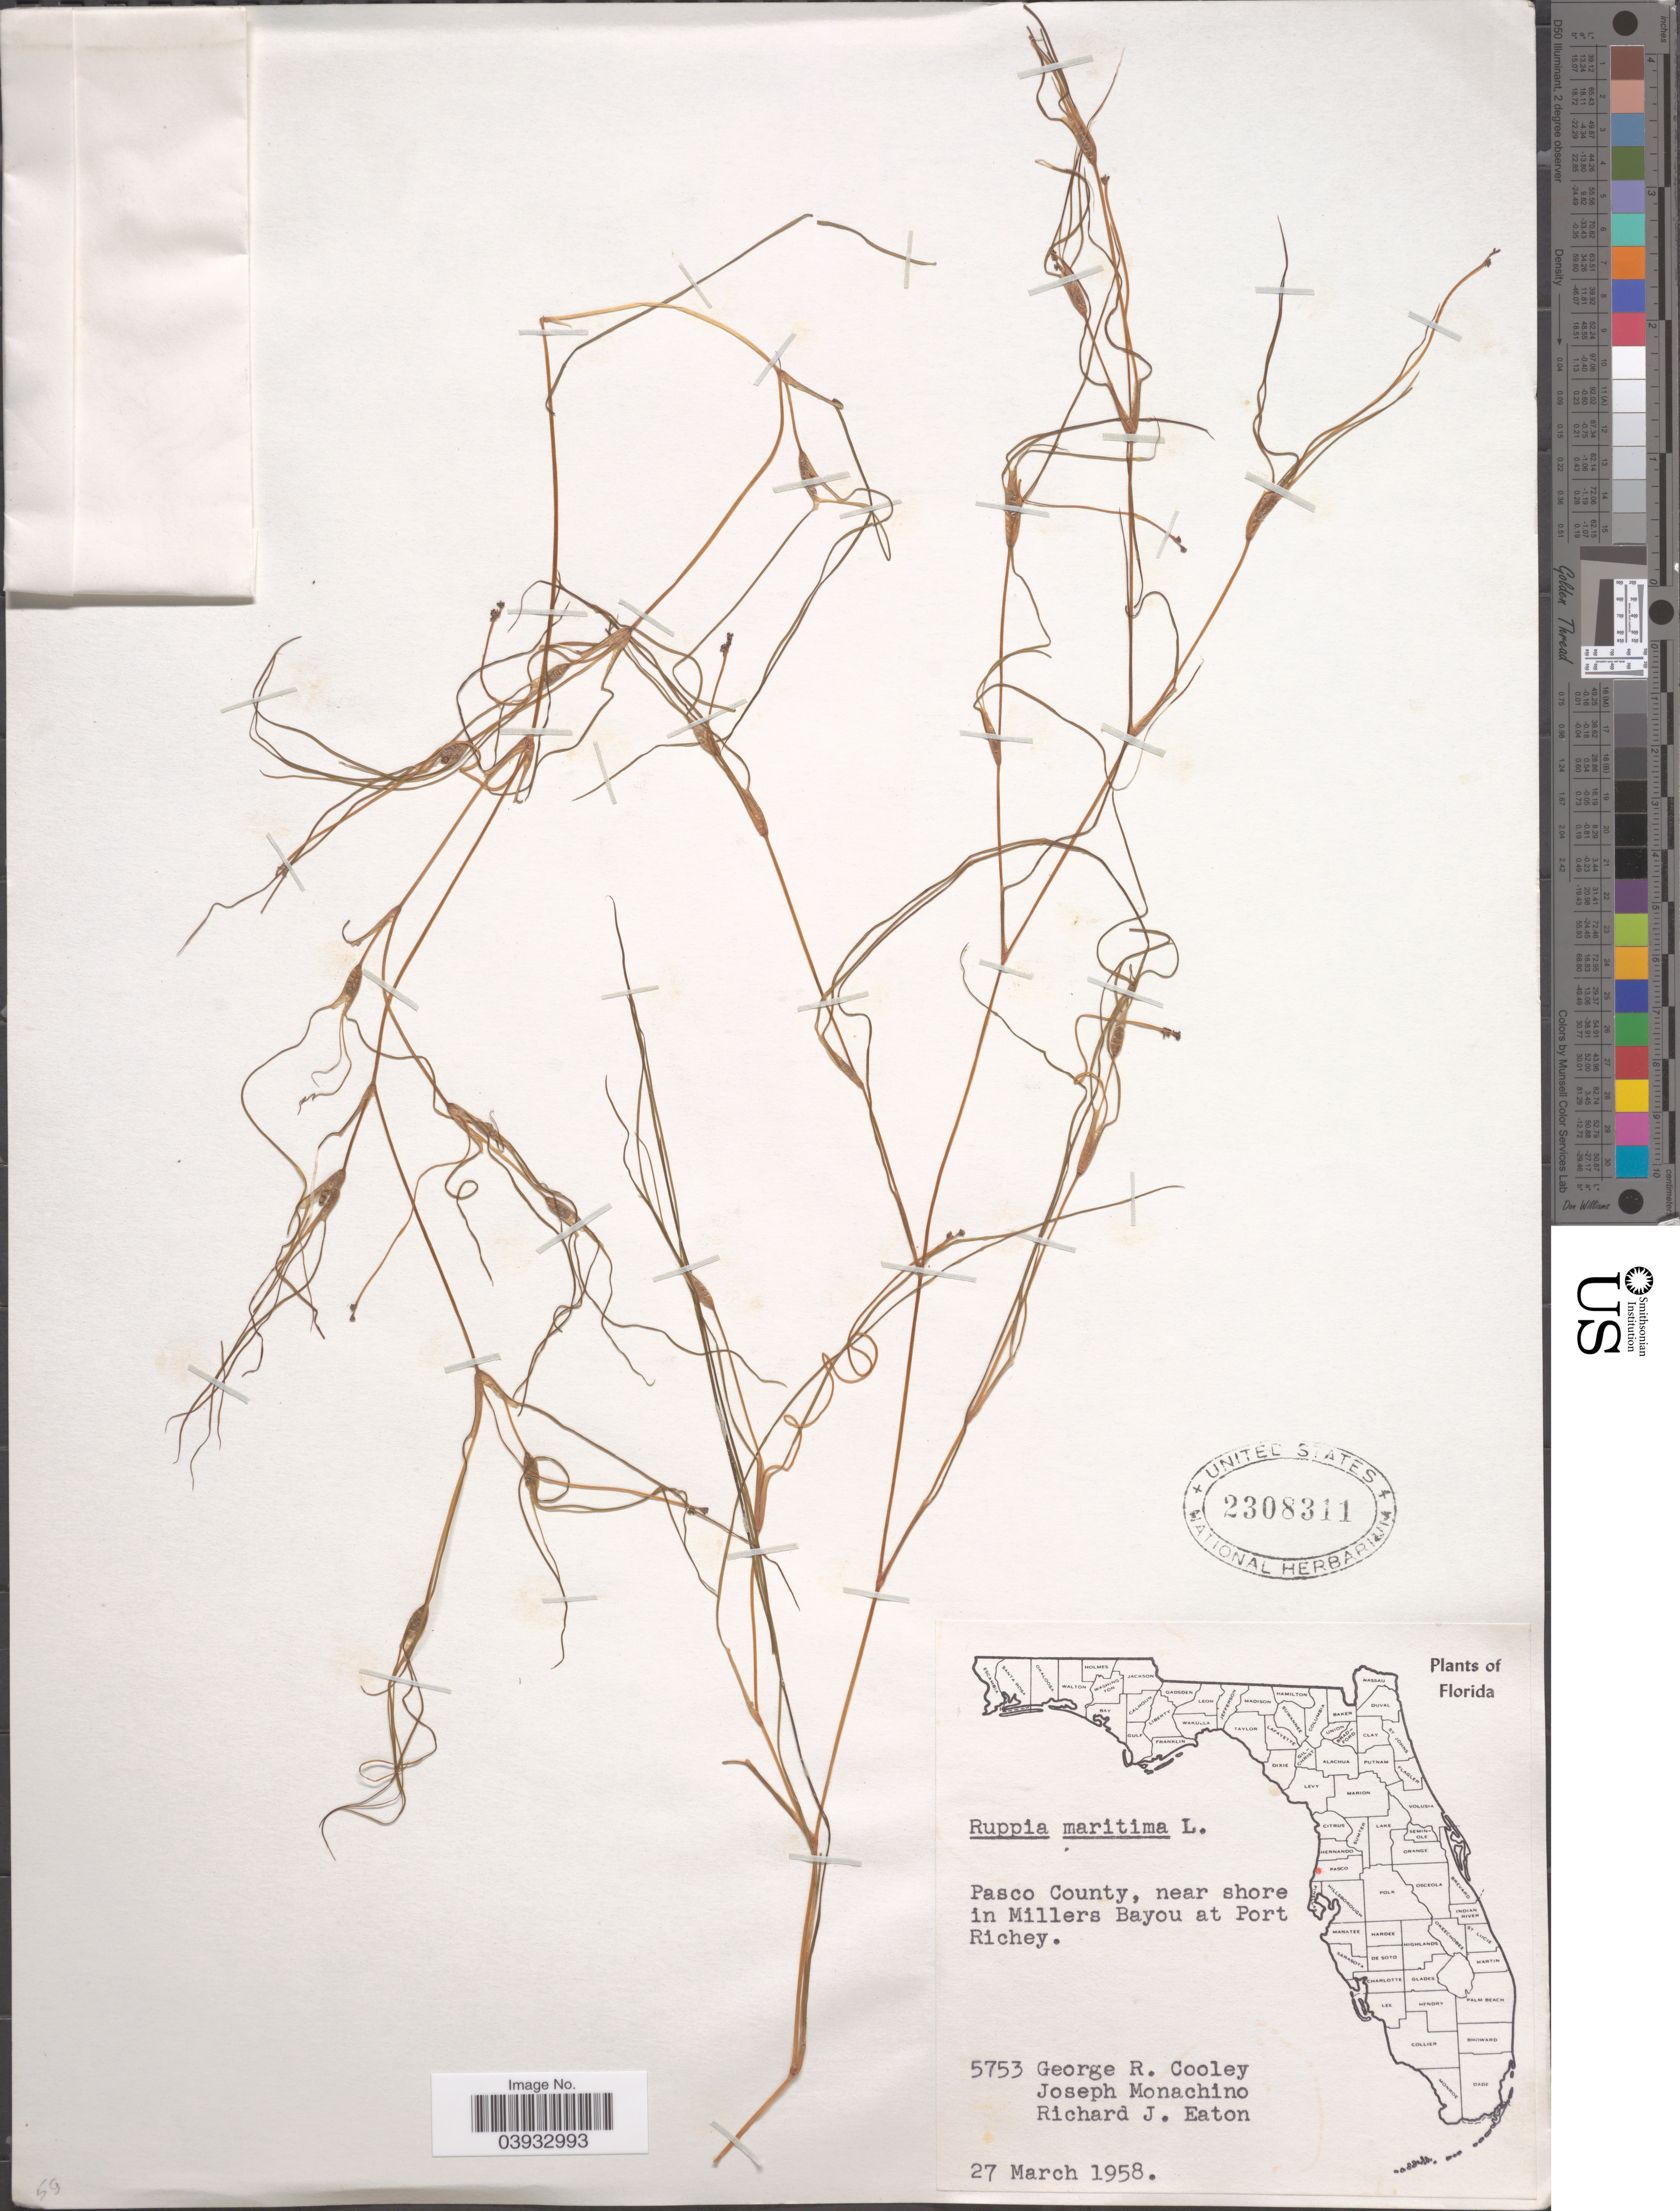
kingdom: Plantae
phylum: Tracheophyta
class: Liliopsida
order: Alismatales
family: Ruppiaceae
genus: Ruppia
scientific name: Ruppia maritima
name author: L.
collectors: G. R. Cooley, J. V. Monachino & R. J. Eaton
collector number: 5753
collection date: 1958-03-27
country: United States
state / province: Florida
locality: Pasco County, near shore in Millers Bayou at Port Richey.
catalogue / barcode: US 2308311